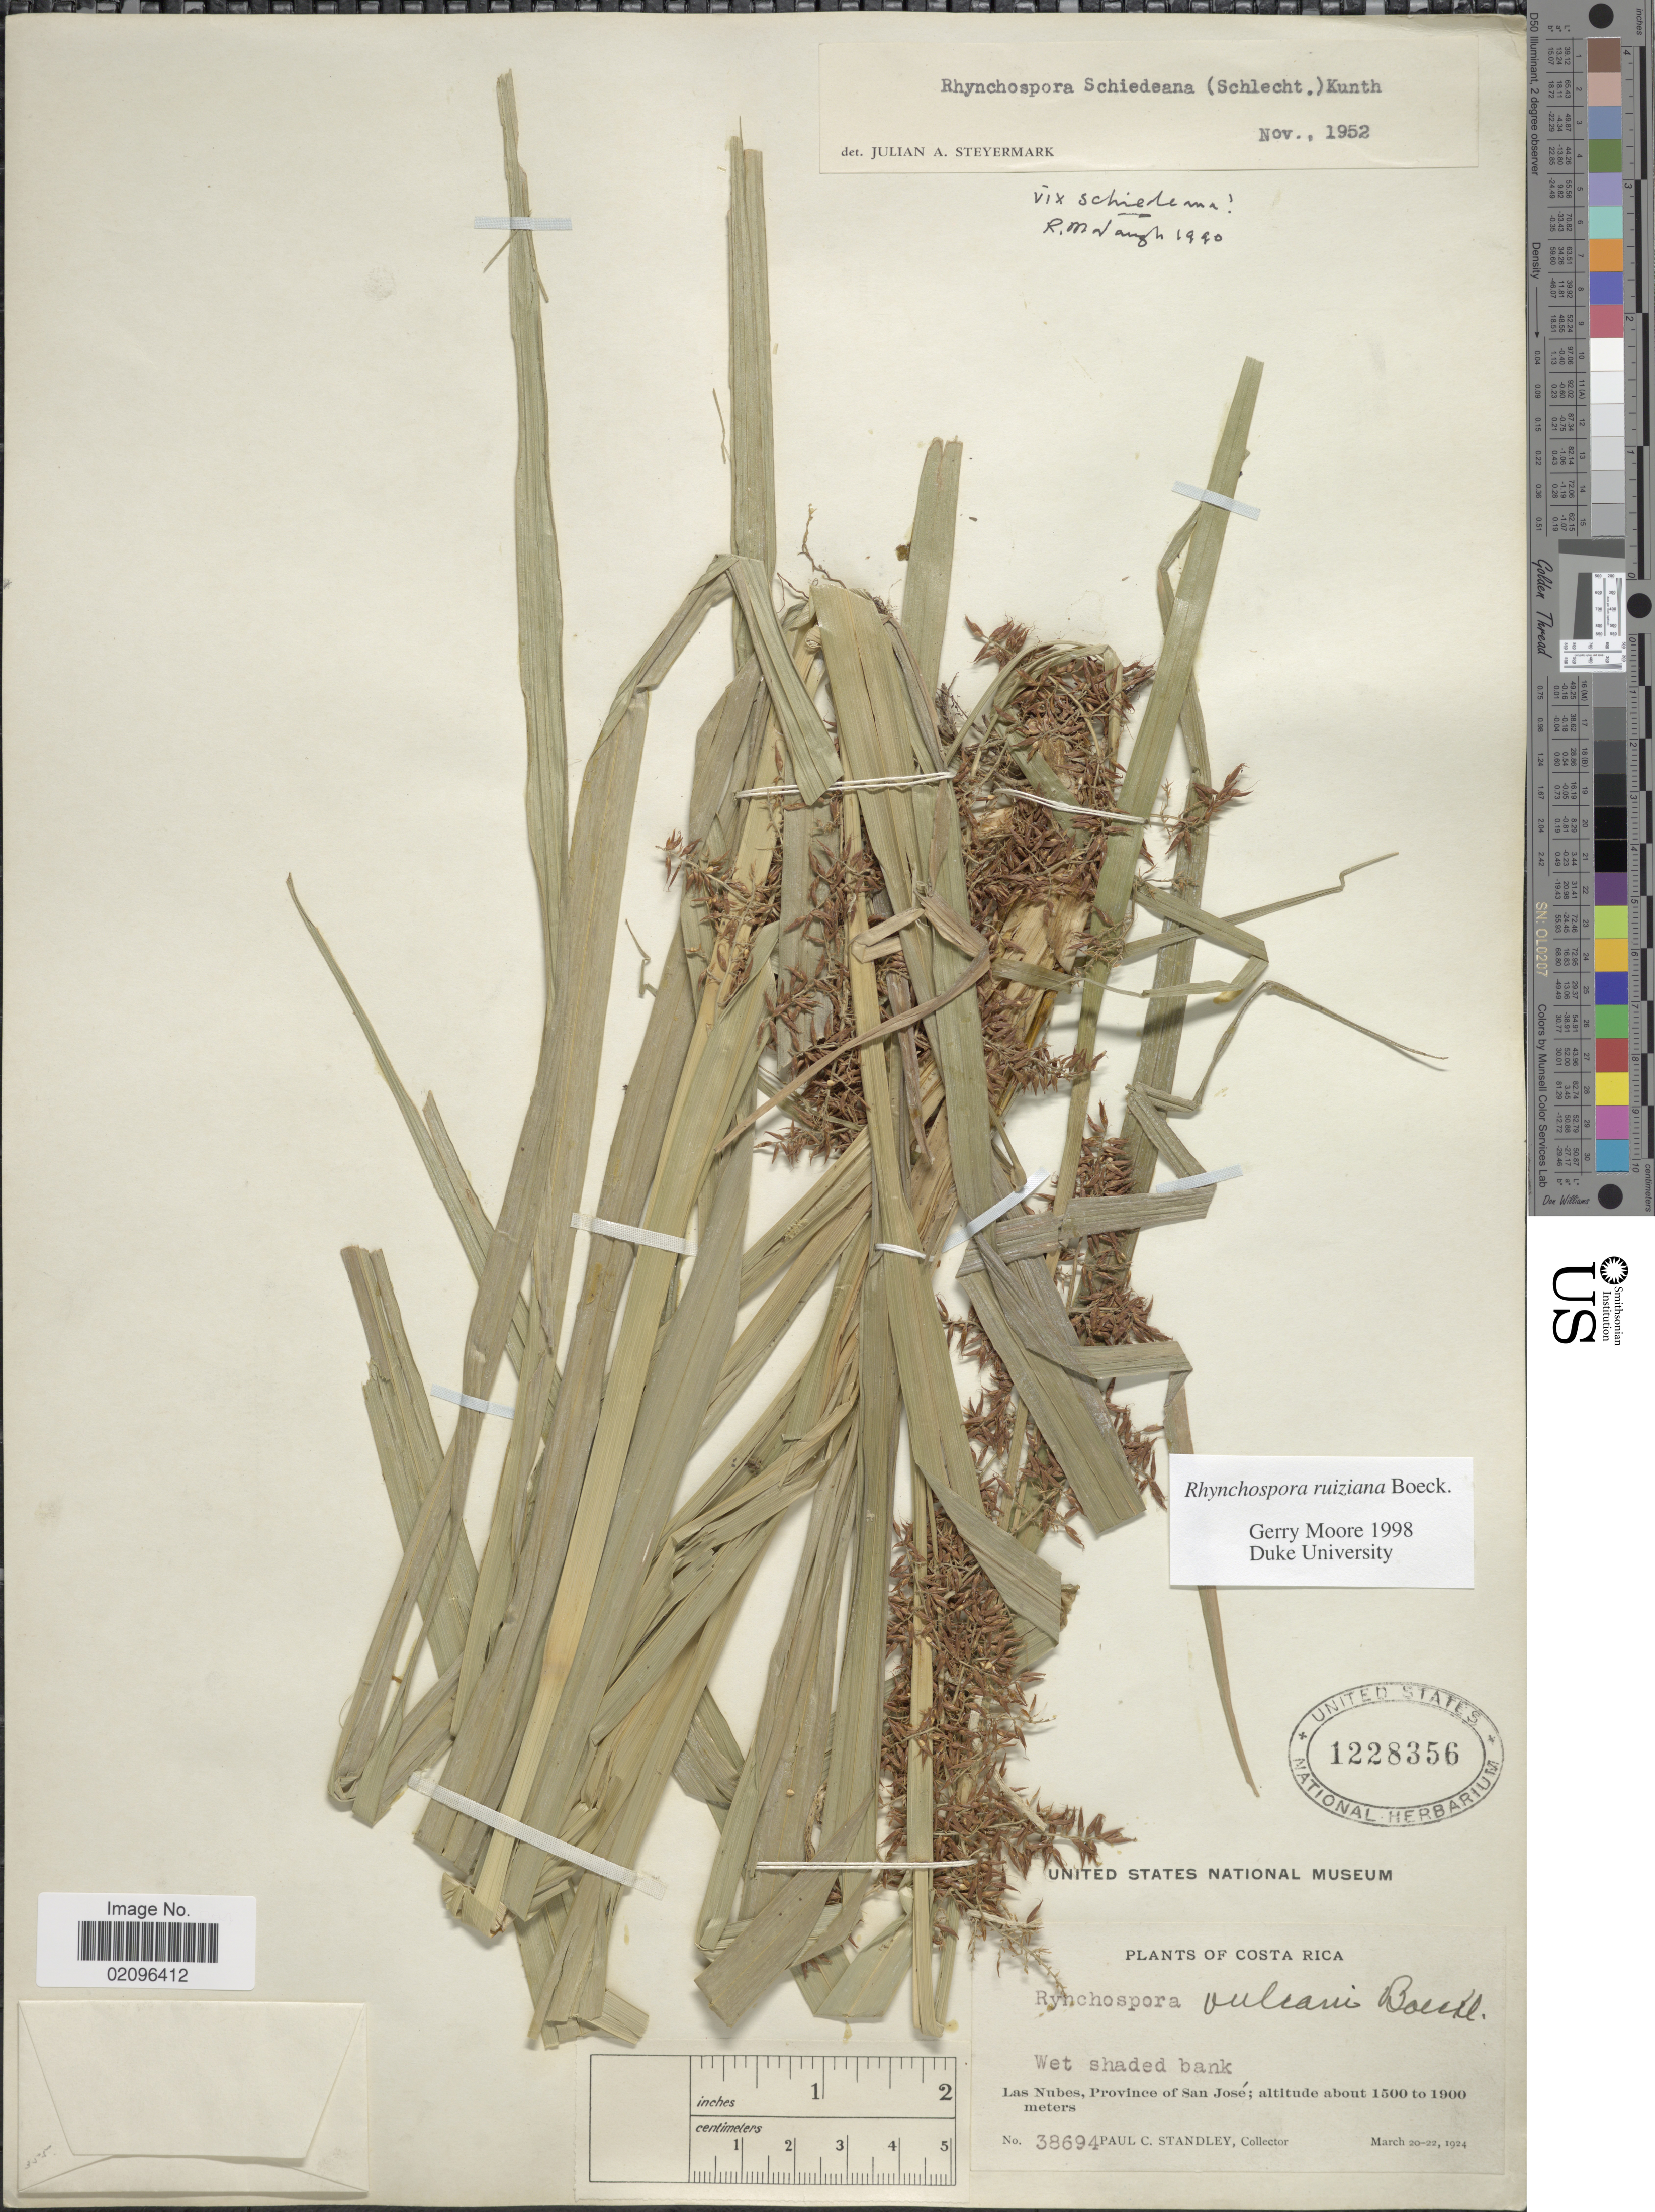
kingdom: Plantae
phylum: Tracheophyta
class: Liliopsida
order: Poales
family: Cyperaceae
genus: Rhynchospora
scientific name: Rhynchospora ruiziana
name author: Boeckeler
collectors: P. C. Standley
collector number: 38694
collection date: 1924-03-20/1924-03-22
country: Costa Rica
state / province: San José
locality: La Nubes, Province of San Jose.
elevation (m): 1500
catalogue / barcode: US 1228356